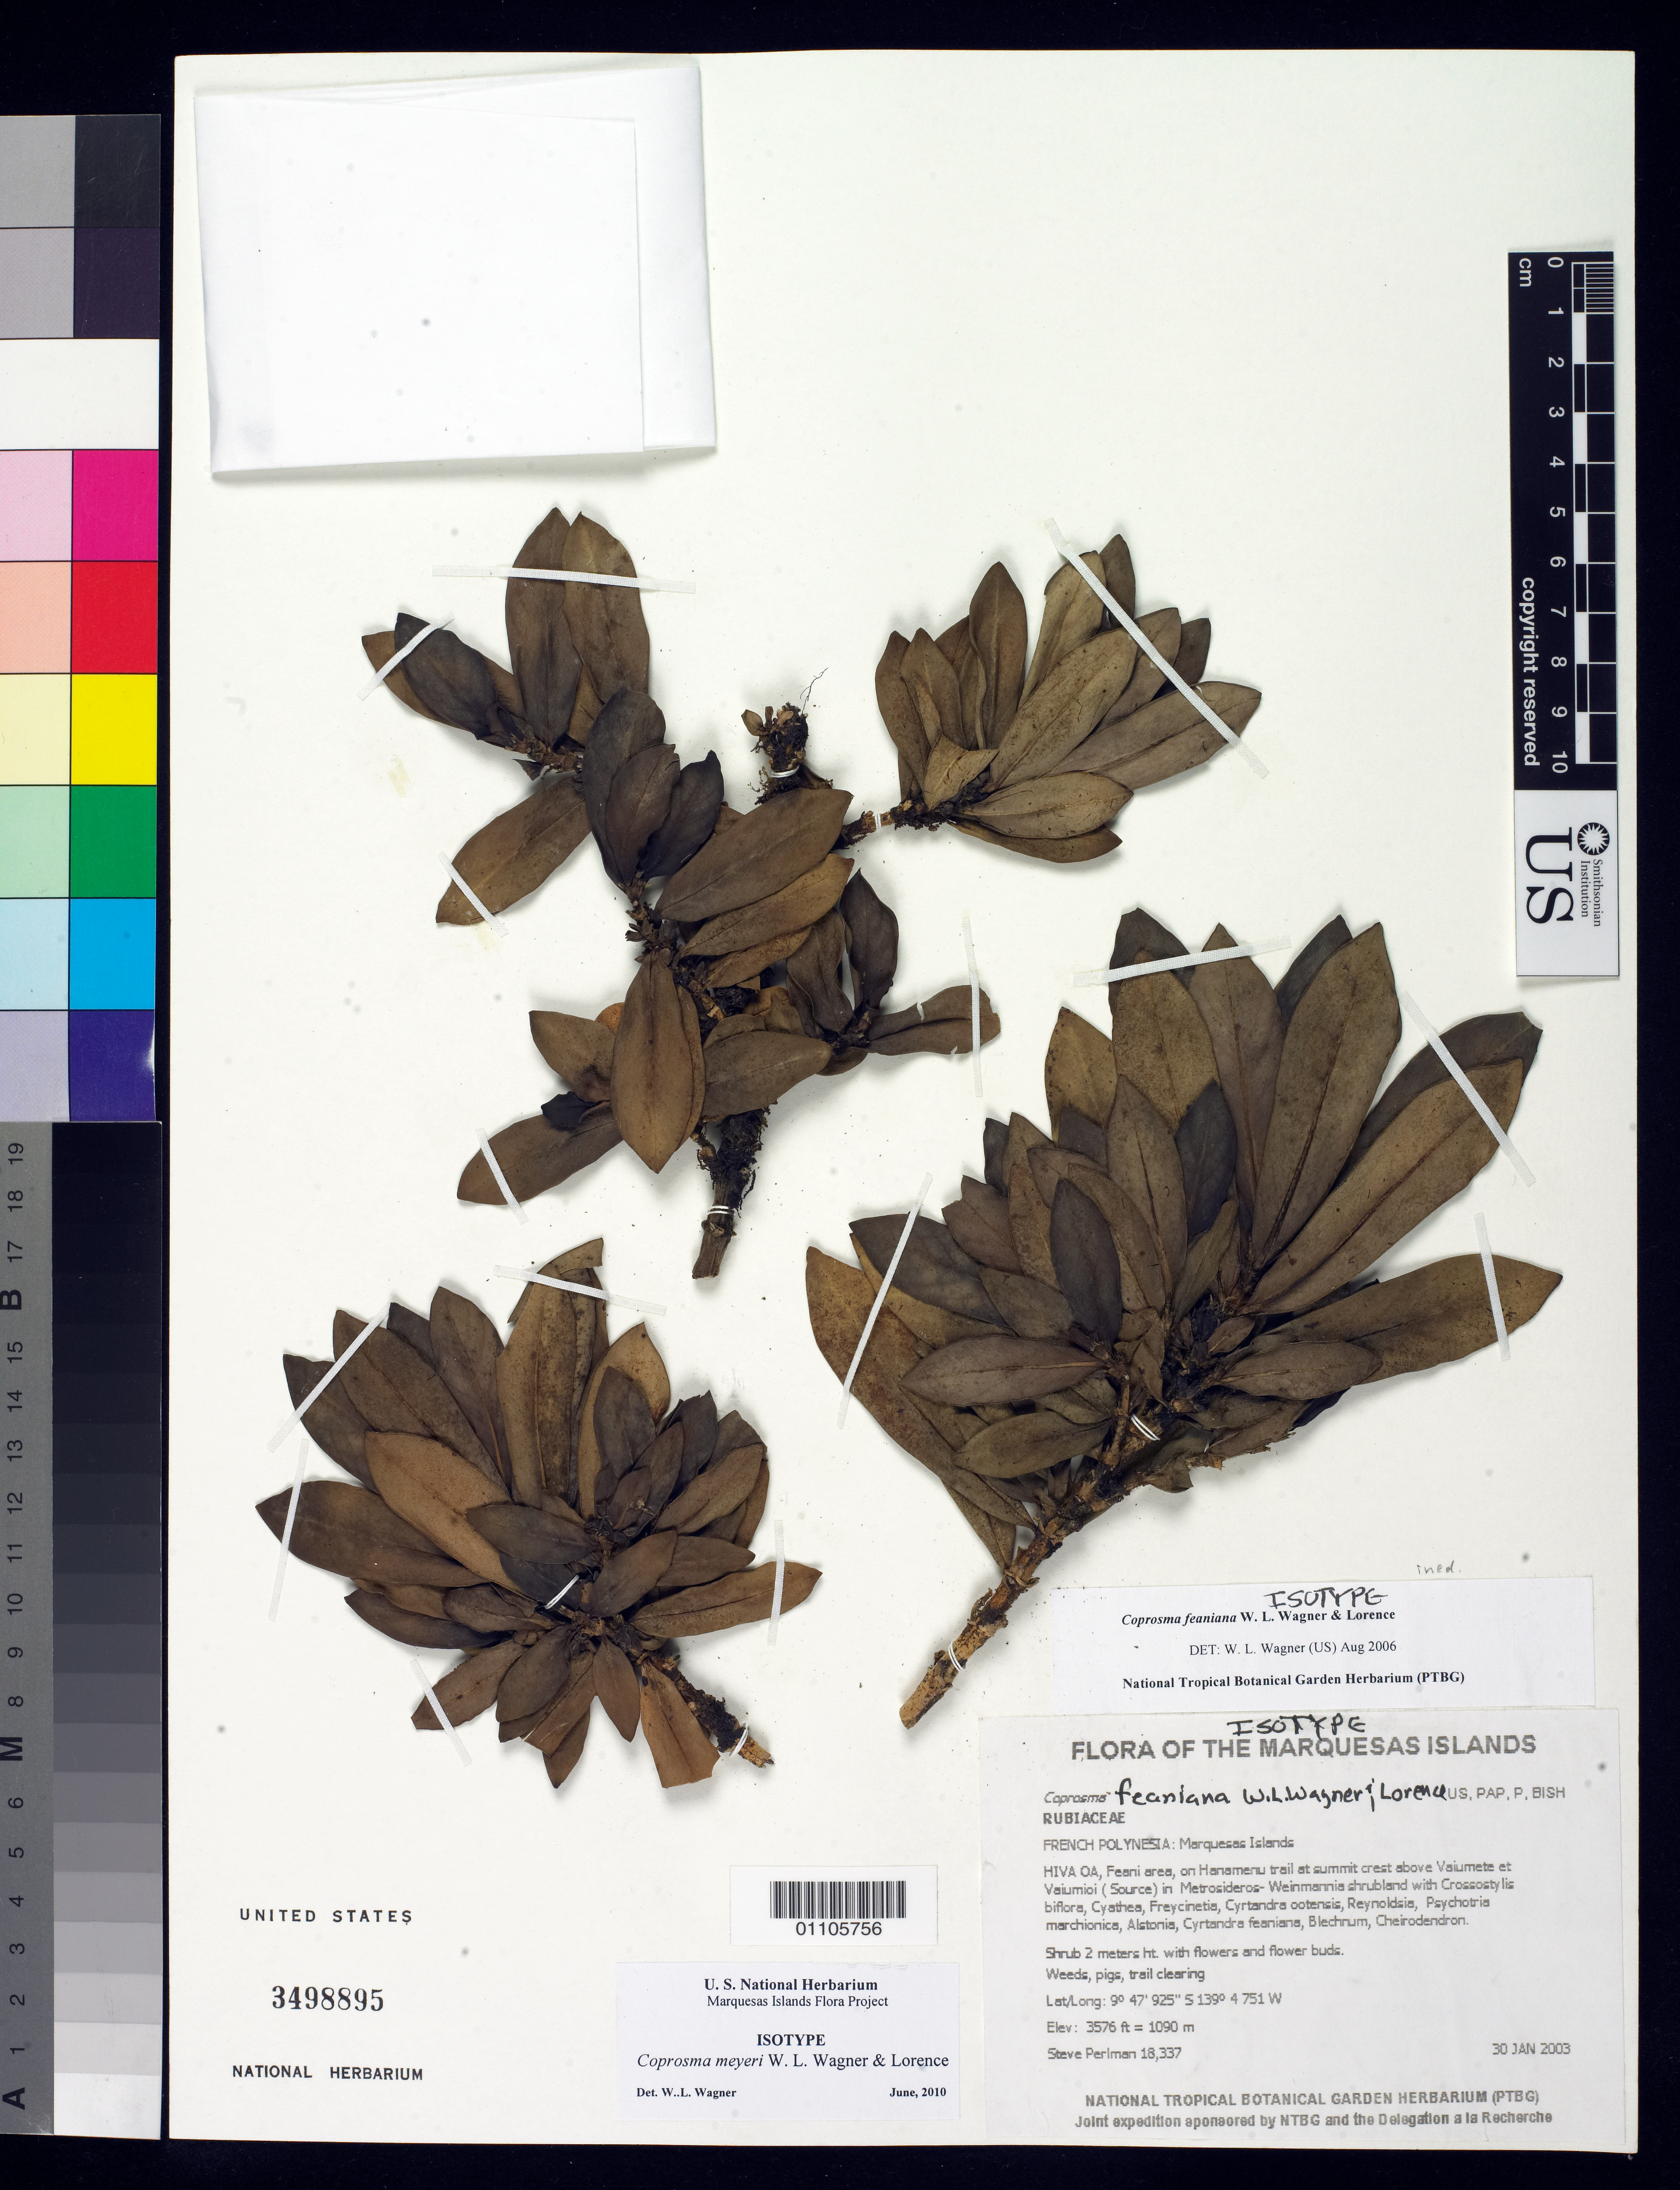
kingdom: Plantae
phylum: Tracheophyta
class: Magnoliopsida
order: Gentianales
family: Rubiaceae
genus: Coprosma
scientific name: Coprosma meyeri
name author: W.L. Wagner & Lorence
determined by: Wagner, W. L., (BOT), Smithsonian Institution - National Museum of Natural History (UNITED STATES)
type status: Isotype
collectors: S. P. Perlman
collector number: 18337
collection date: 2003-01-30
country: French Polynesia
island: Hiva Oa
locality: Hiva Oa, Feani area, on Hanamenu trail at summit crest above Vaiumete et Vaiumioi (source)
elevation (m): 1090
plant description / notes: Specimen annotated by W.L. Wagner (2006) as isotype of "Coprosma feaniana W.L. Wagner & Lorence", name apparently never published.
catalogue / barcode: US 3498895